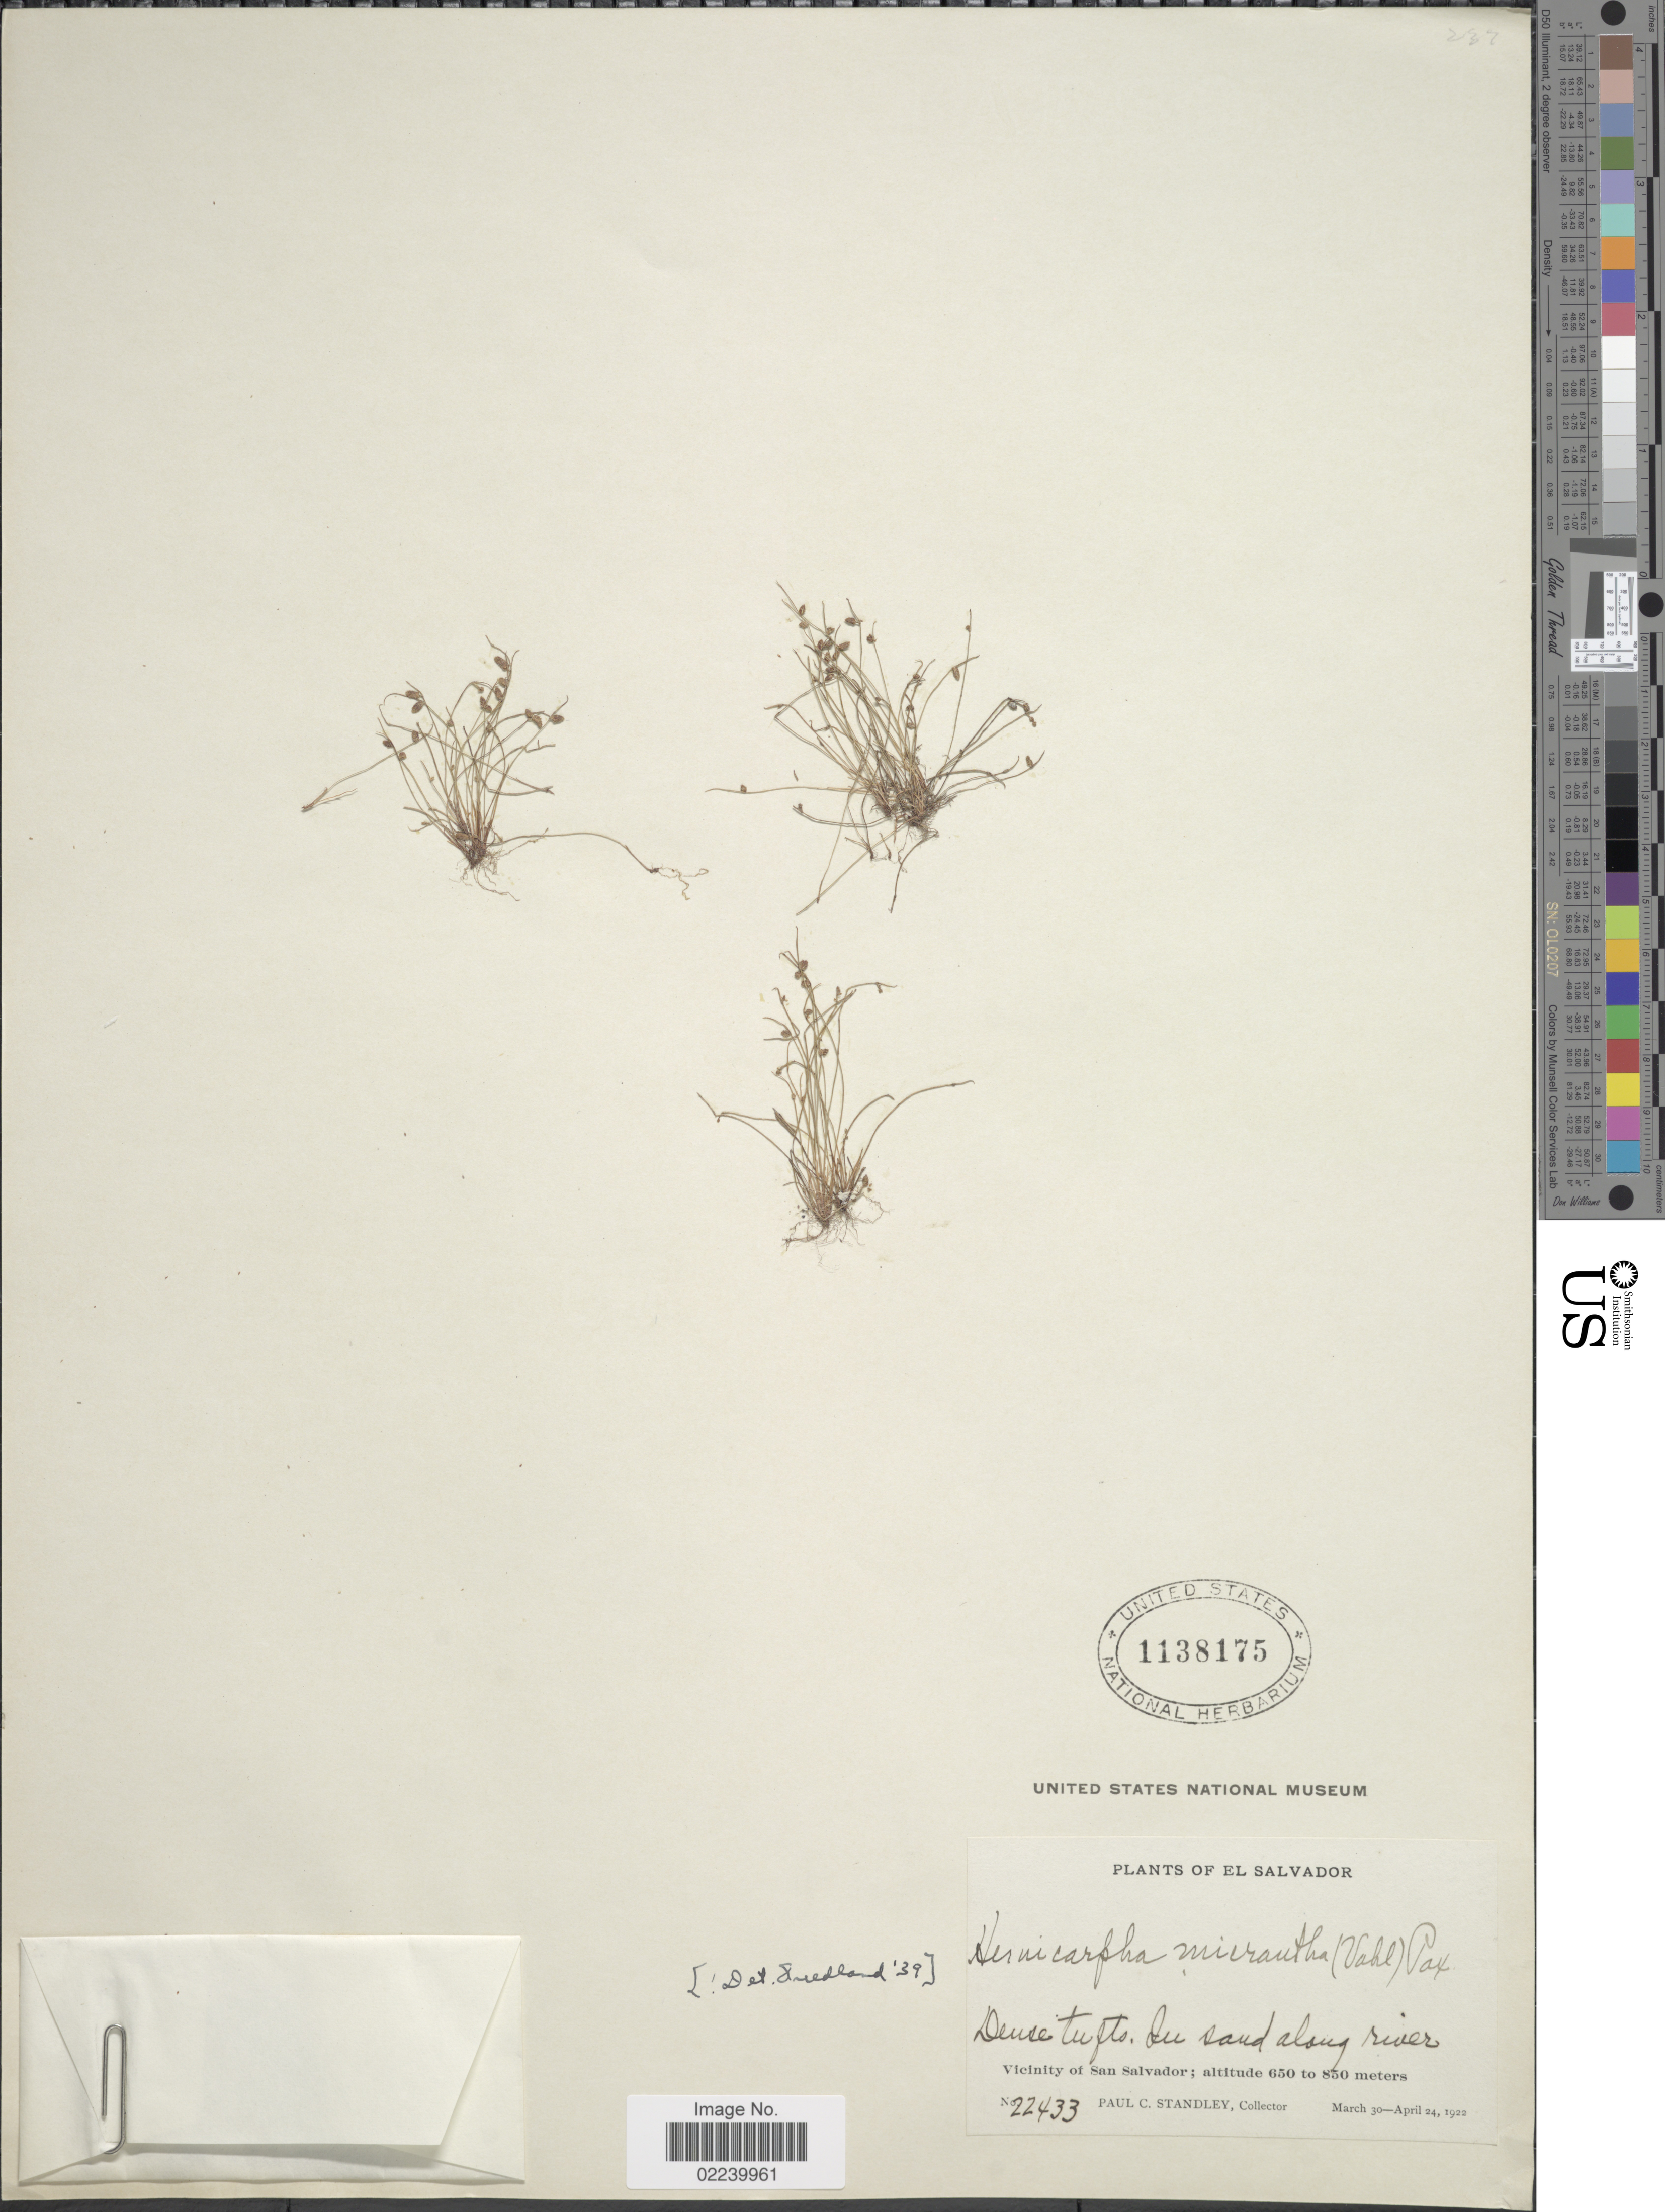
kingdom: Plantae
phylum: Tracheophyta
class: Liliopsida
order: Poales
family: Cyperaceae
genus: Cyperus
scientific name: Cyperus subsquarrosus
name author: (Muhl.) Bauters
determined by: Strong, M. T., (US), Smithsonian Institution - National Museum of Natural History (UNITED STATES)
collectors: P. C. Standley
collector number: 22433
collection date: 1922-03-30/1922-04-24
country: El Salvador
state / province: San Salvador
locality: In sand along river, vicinity of San Salvador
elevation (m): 650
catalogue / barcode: US 1138175